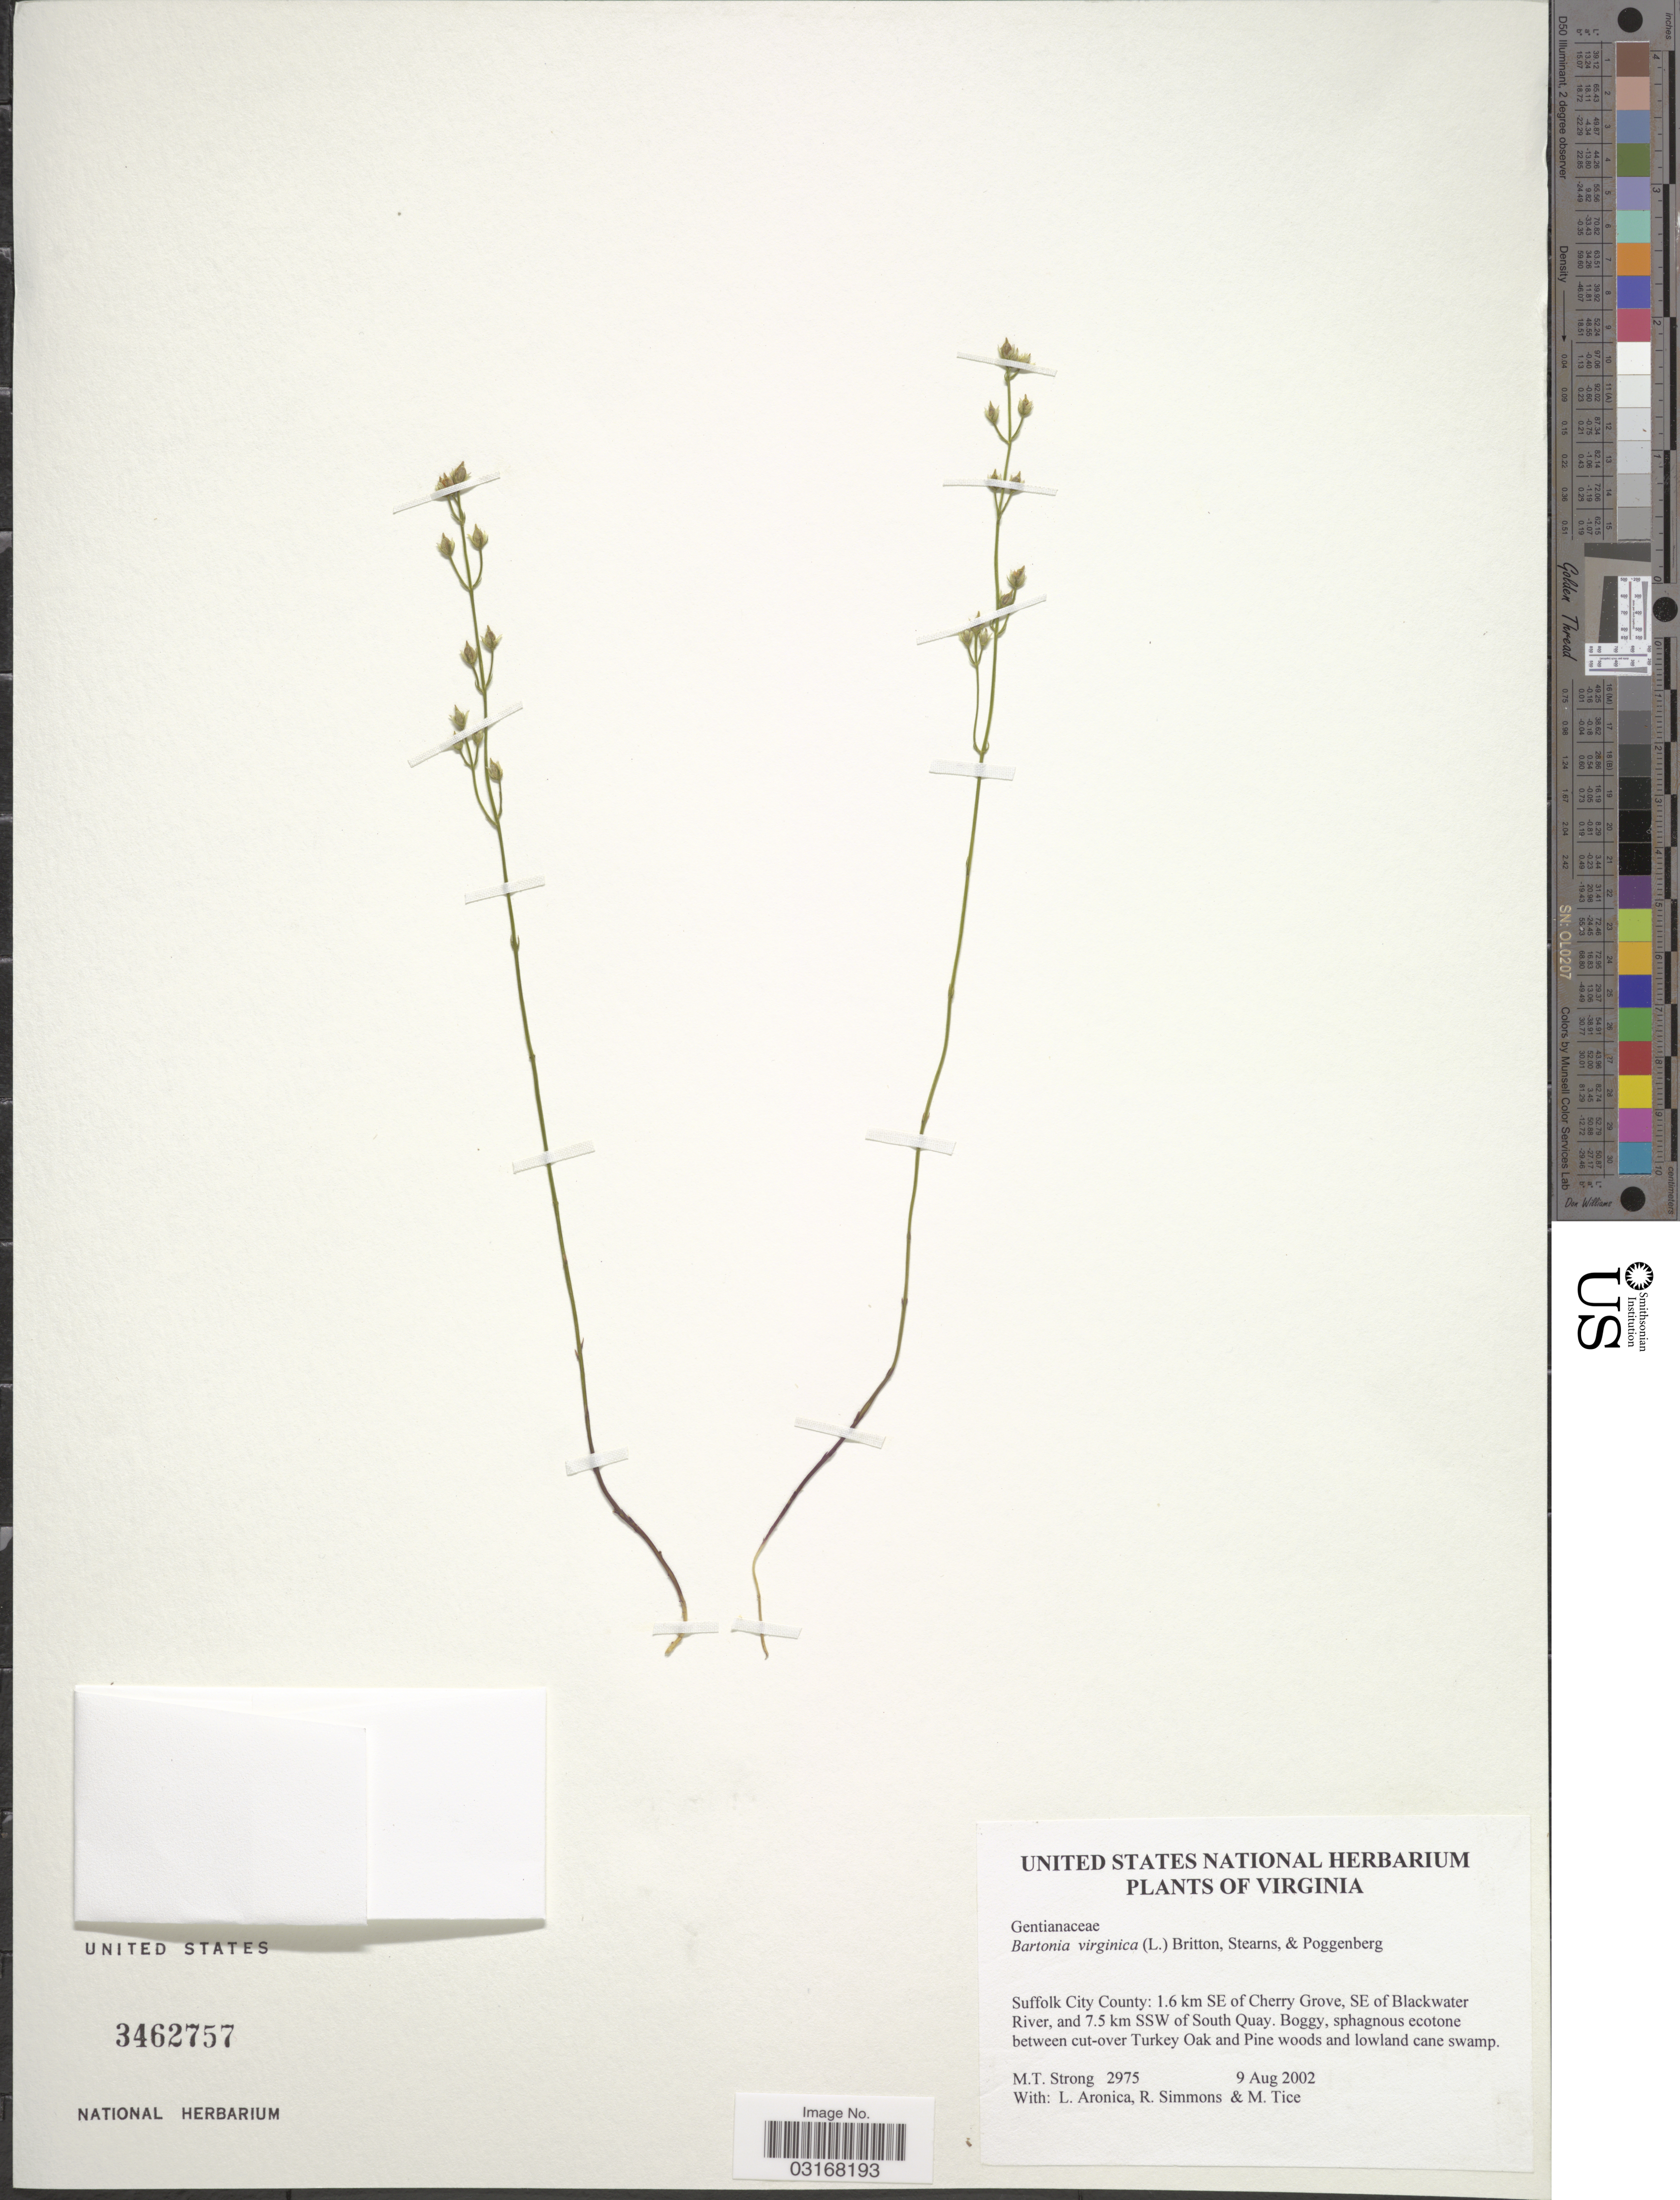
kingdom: Plantae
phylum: Tracheophyta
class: Magnoliopsida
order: Gentianales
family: Gentianaceae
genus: Bartonia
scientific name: Bartonia virginica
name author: (L.) Britton, Stearns & Poggenb.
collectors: M. T. Strong, L. Aronica, R. Simmons & M. Tice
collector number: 2975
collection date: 2002-08-09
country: United States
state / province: Virginia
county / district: City of Suffolk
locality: Suffolk City County: 1.6 km SE of Cherry Grove, SE of Blackwater River, and 7.5 km SSW of South Quay.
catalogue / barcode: US 3462757